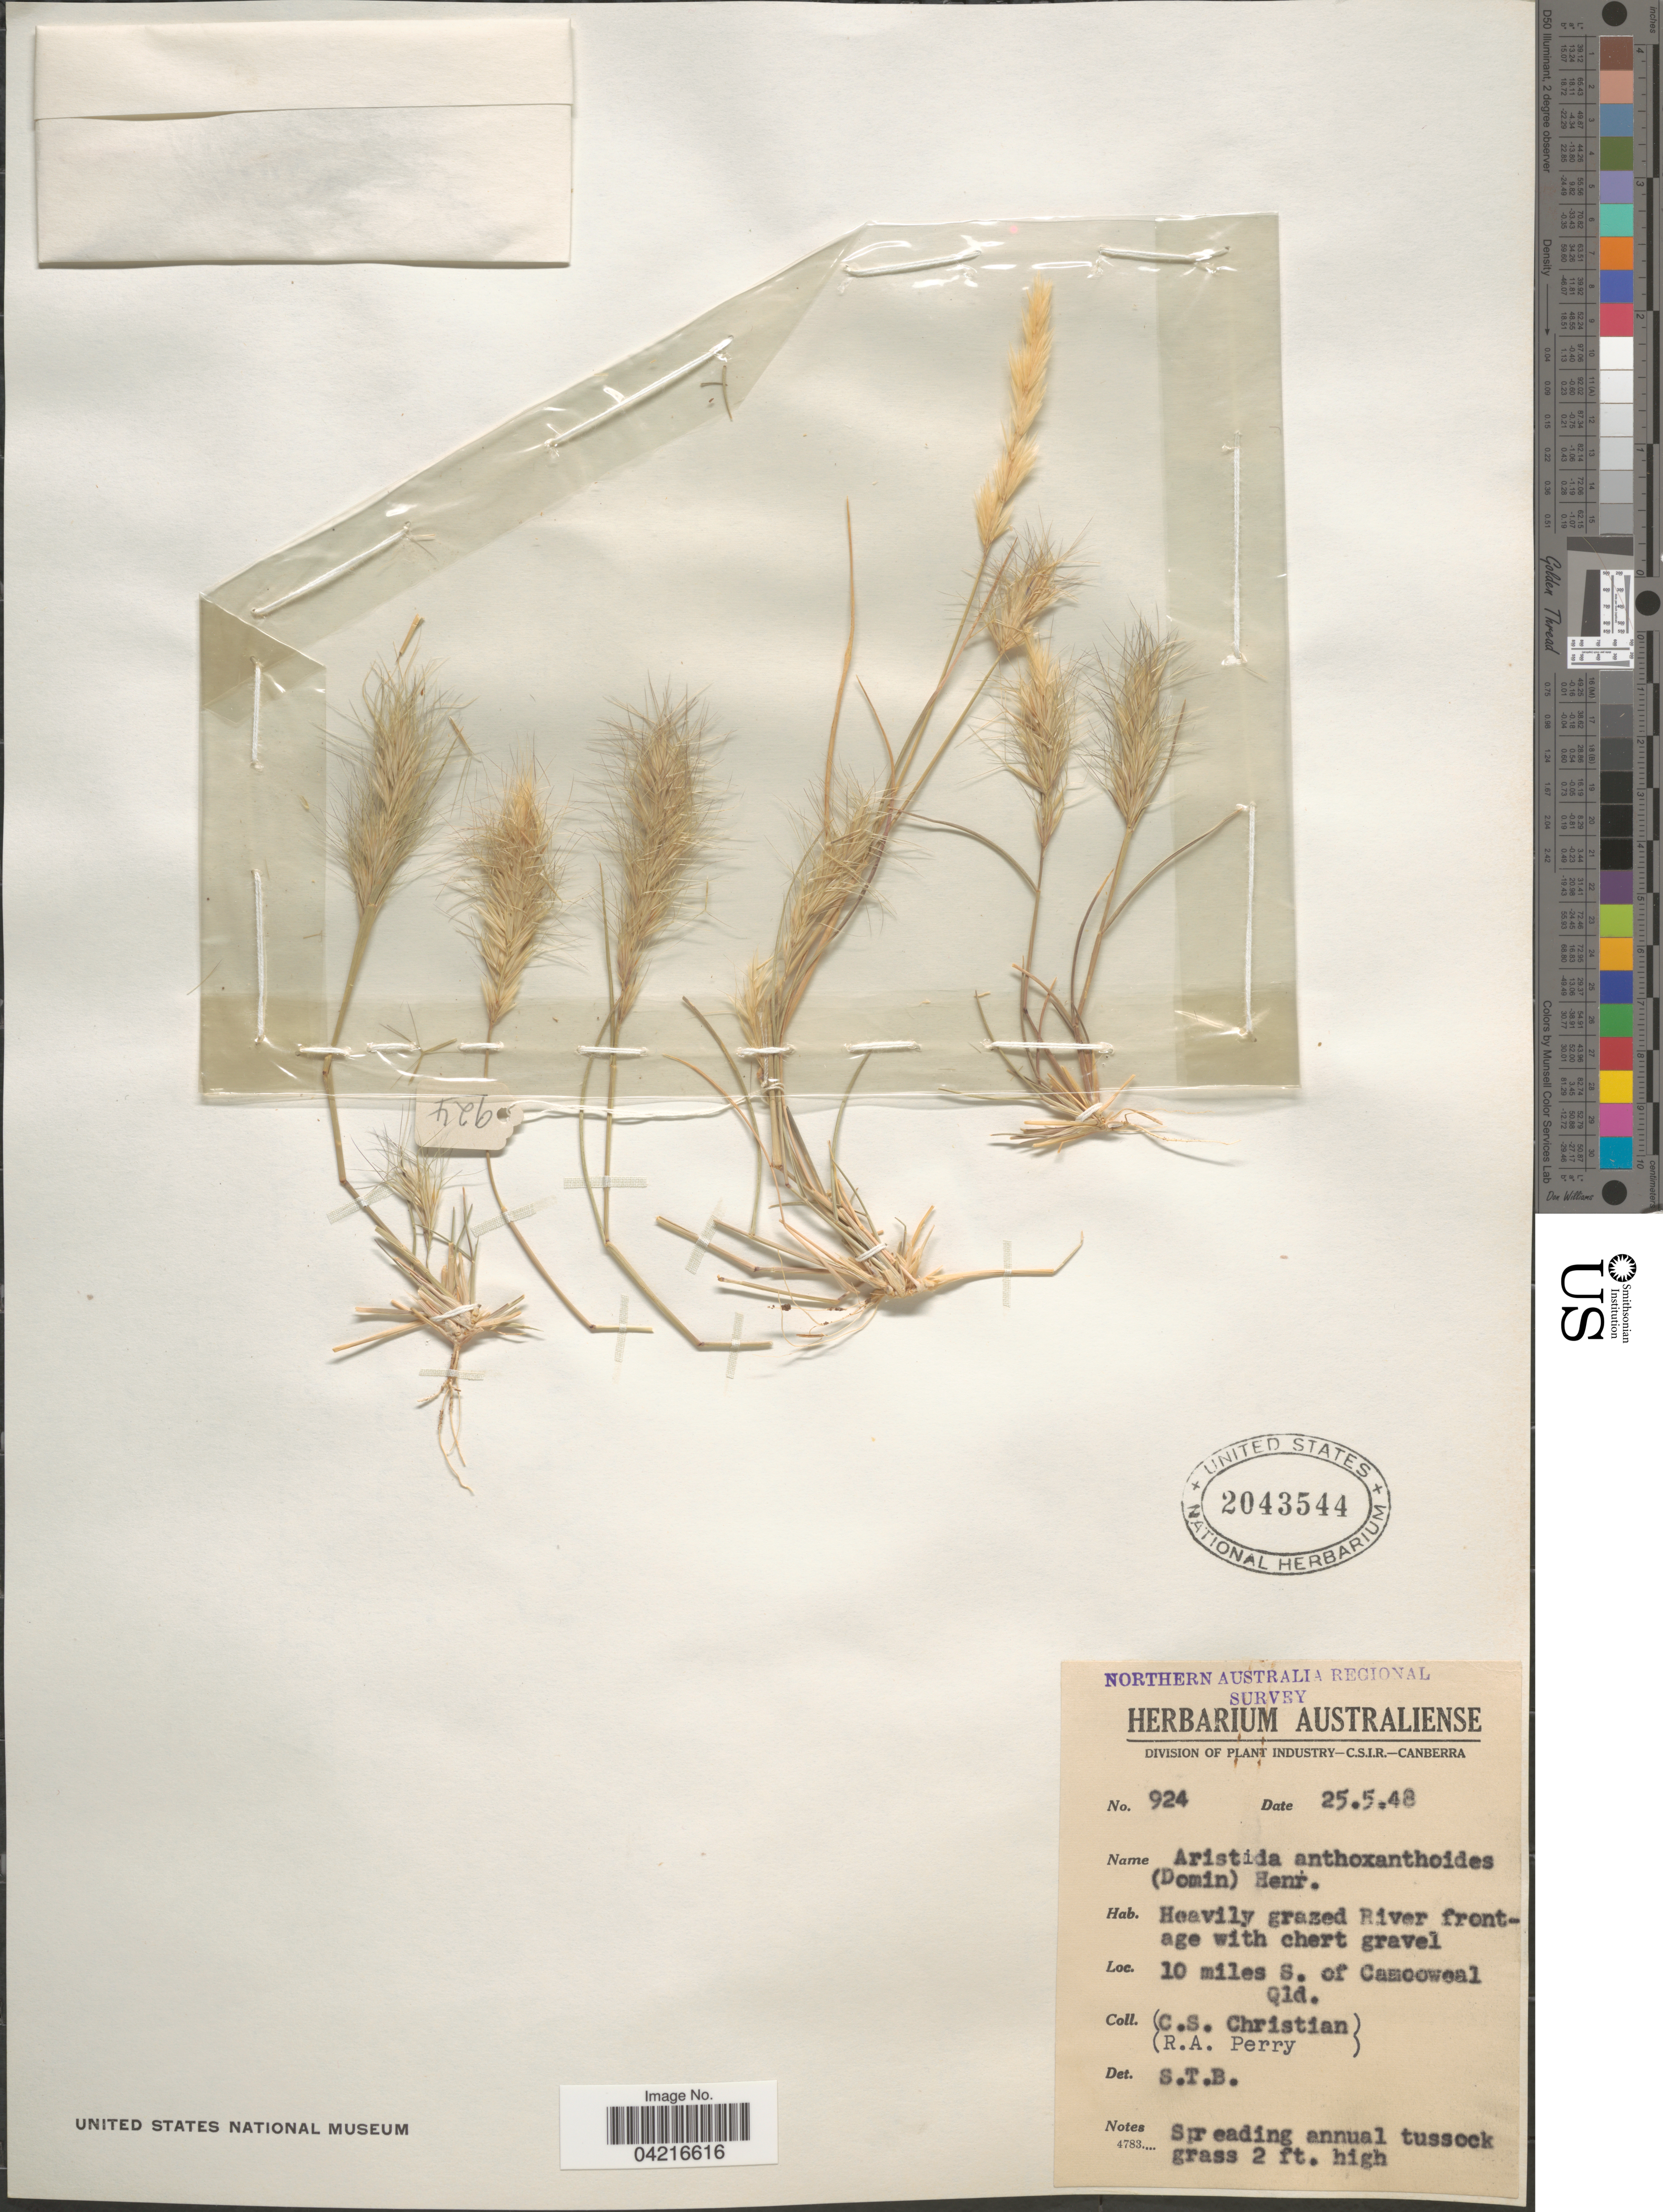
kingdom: Plantae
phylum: Tracheophyta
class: Liliopsida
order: Poales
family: Poaceae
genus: Aristida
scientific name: Aristida anthoxanthoides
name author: (Domin) Henr.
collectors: C. Christian & Perry, R. A.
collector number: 924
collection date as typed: Transcribed d/m/y: 25/5/48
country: Australia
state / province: Queensland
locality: Northern Australia Regional Survey. 10 miles S. of Camooweal.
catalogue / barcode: US 2043544